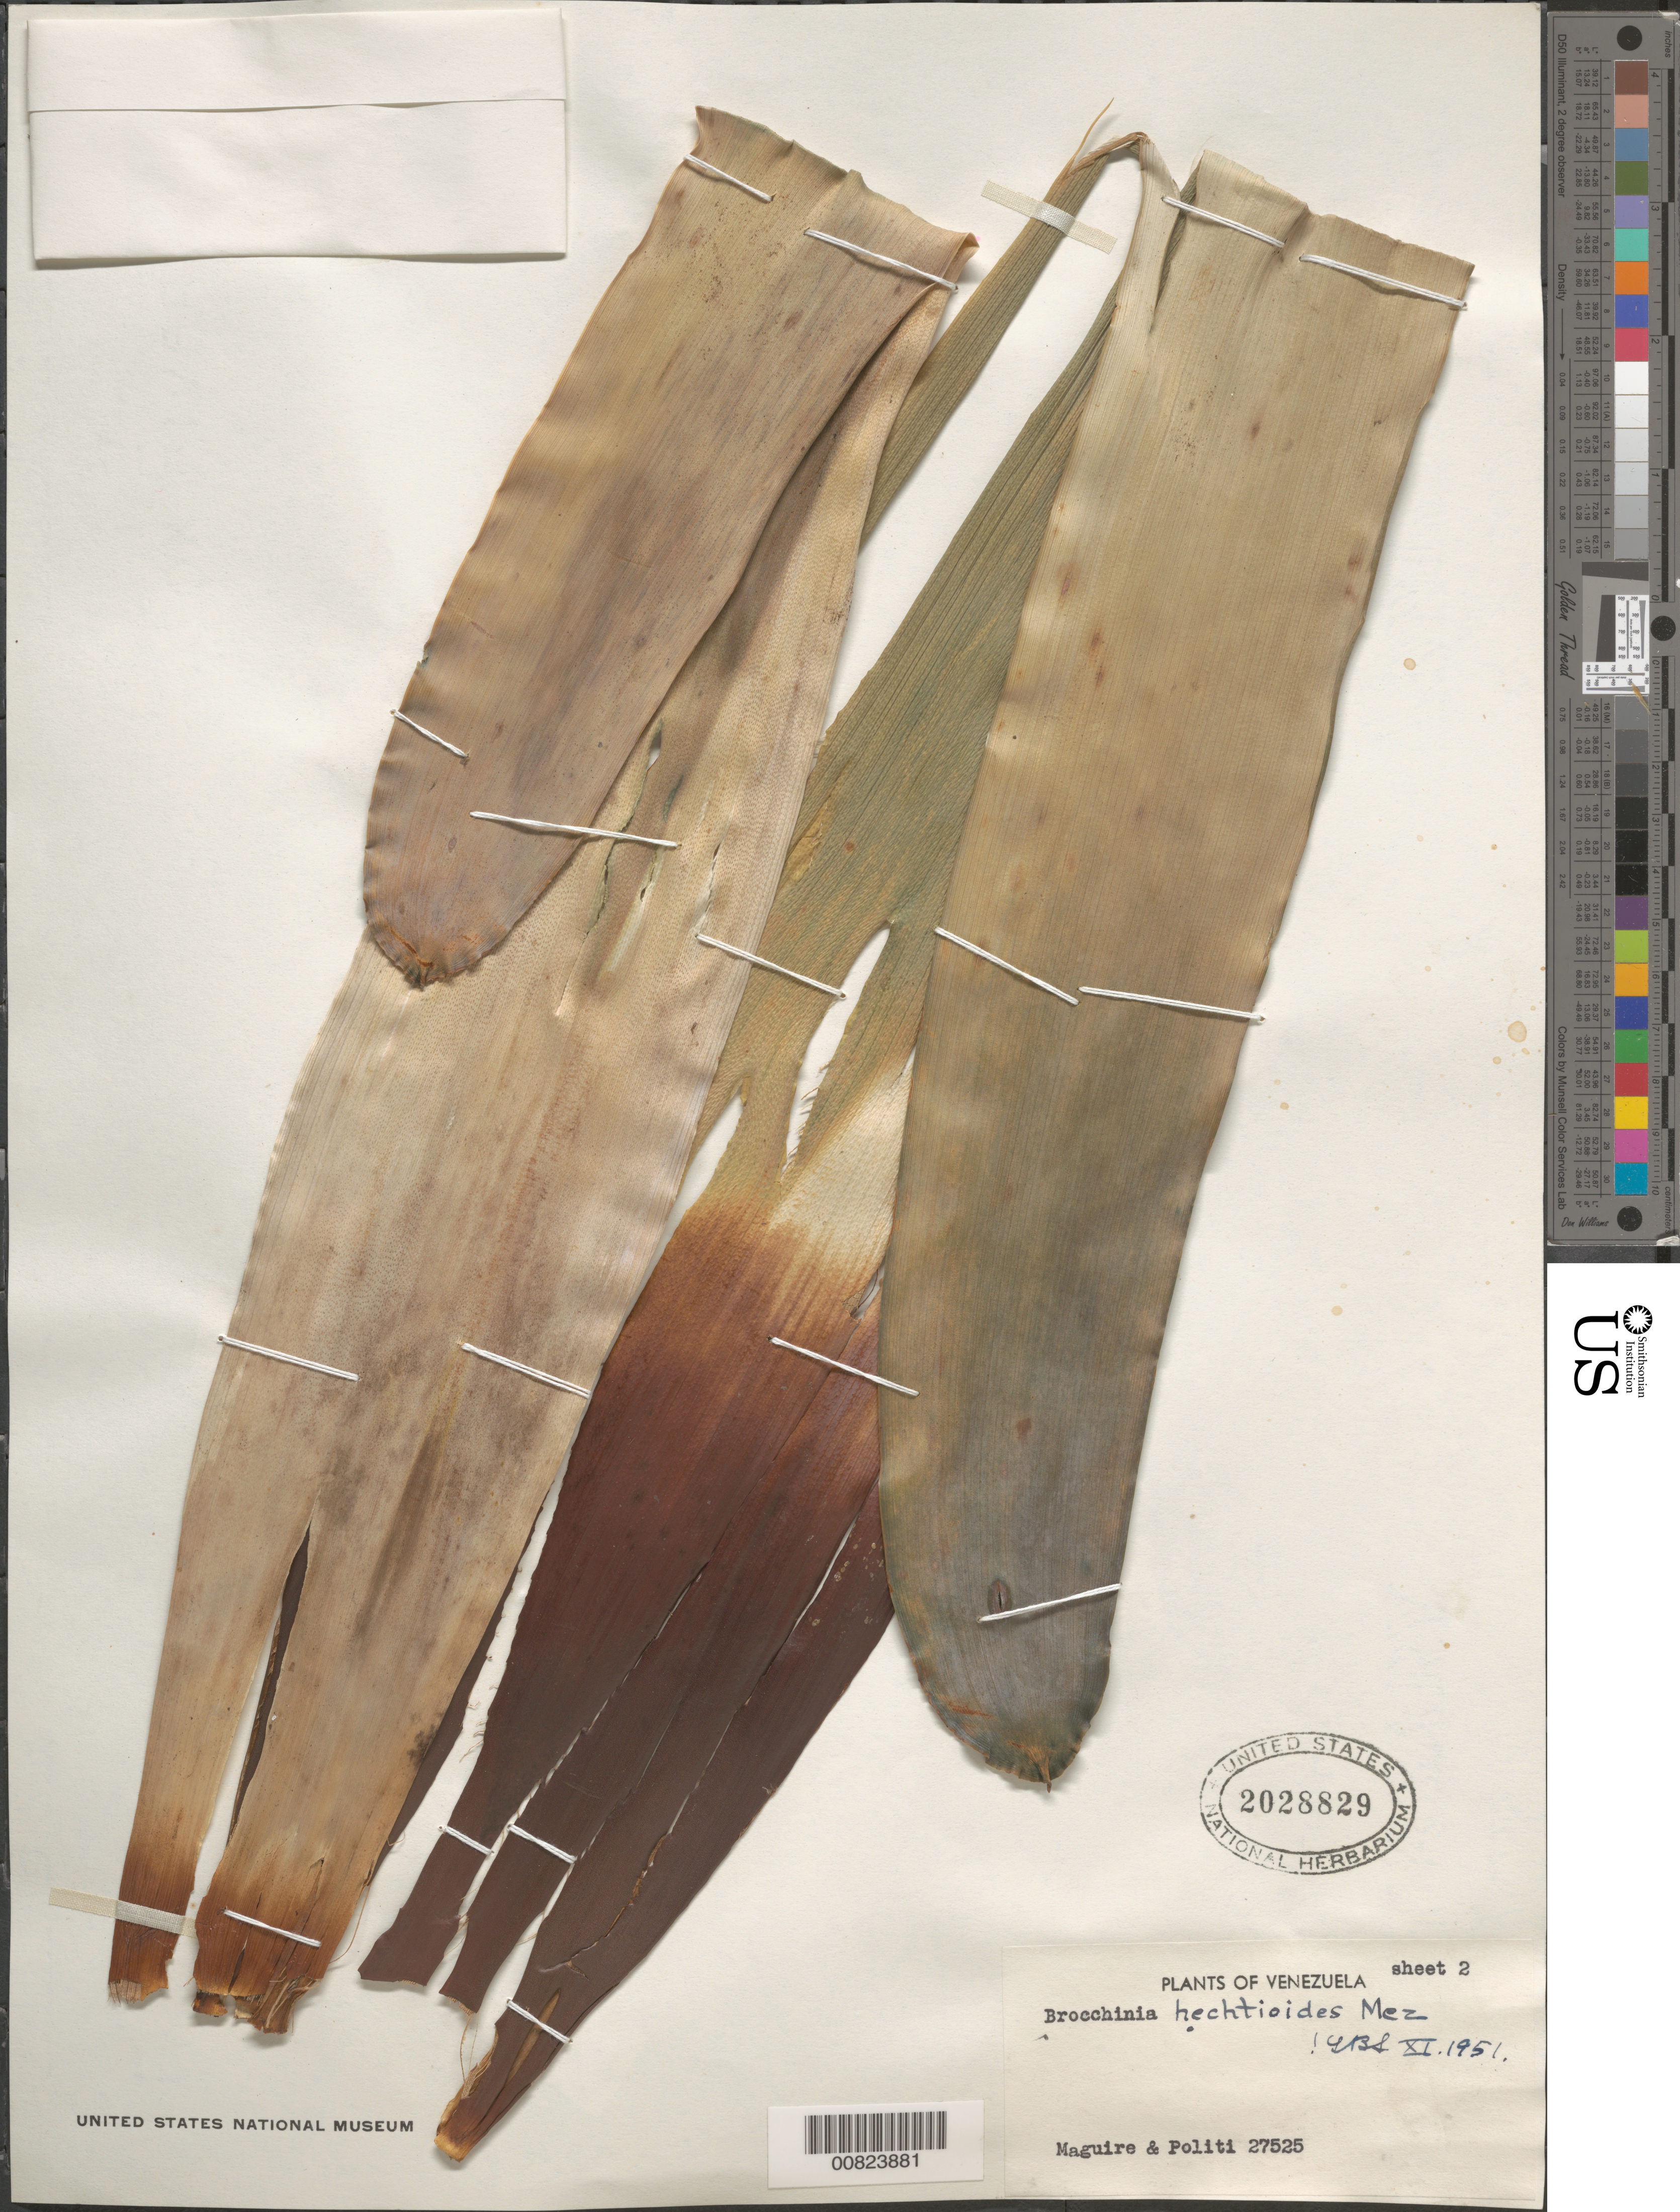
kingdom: Plantae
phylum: Tracheophyta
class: Liliopsida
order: Poales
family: Bromeliaceae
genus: Brocchinia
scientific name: Brocchinia hechtioides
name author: Mez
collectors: Maguire, -- & Politi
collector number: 27525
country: Venezuela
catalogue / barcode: US 2028829